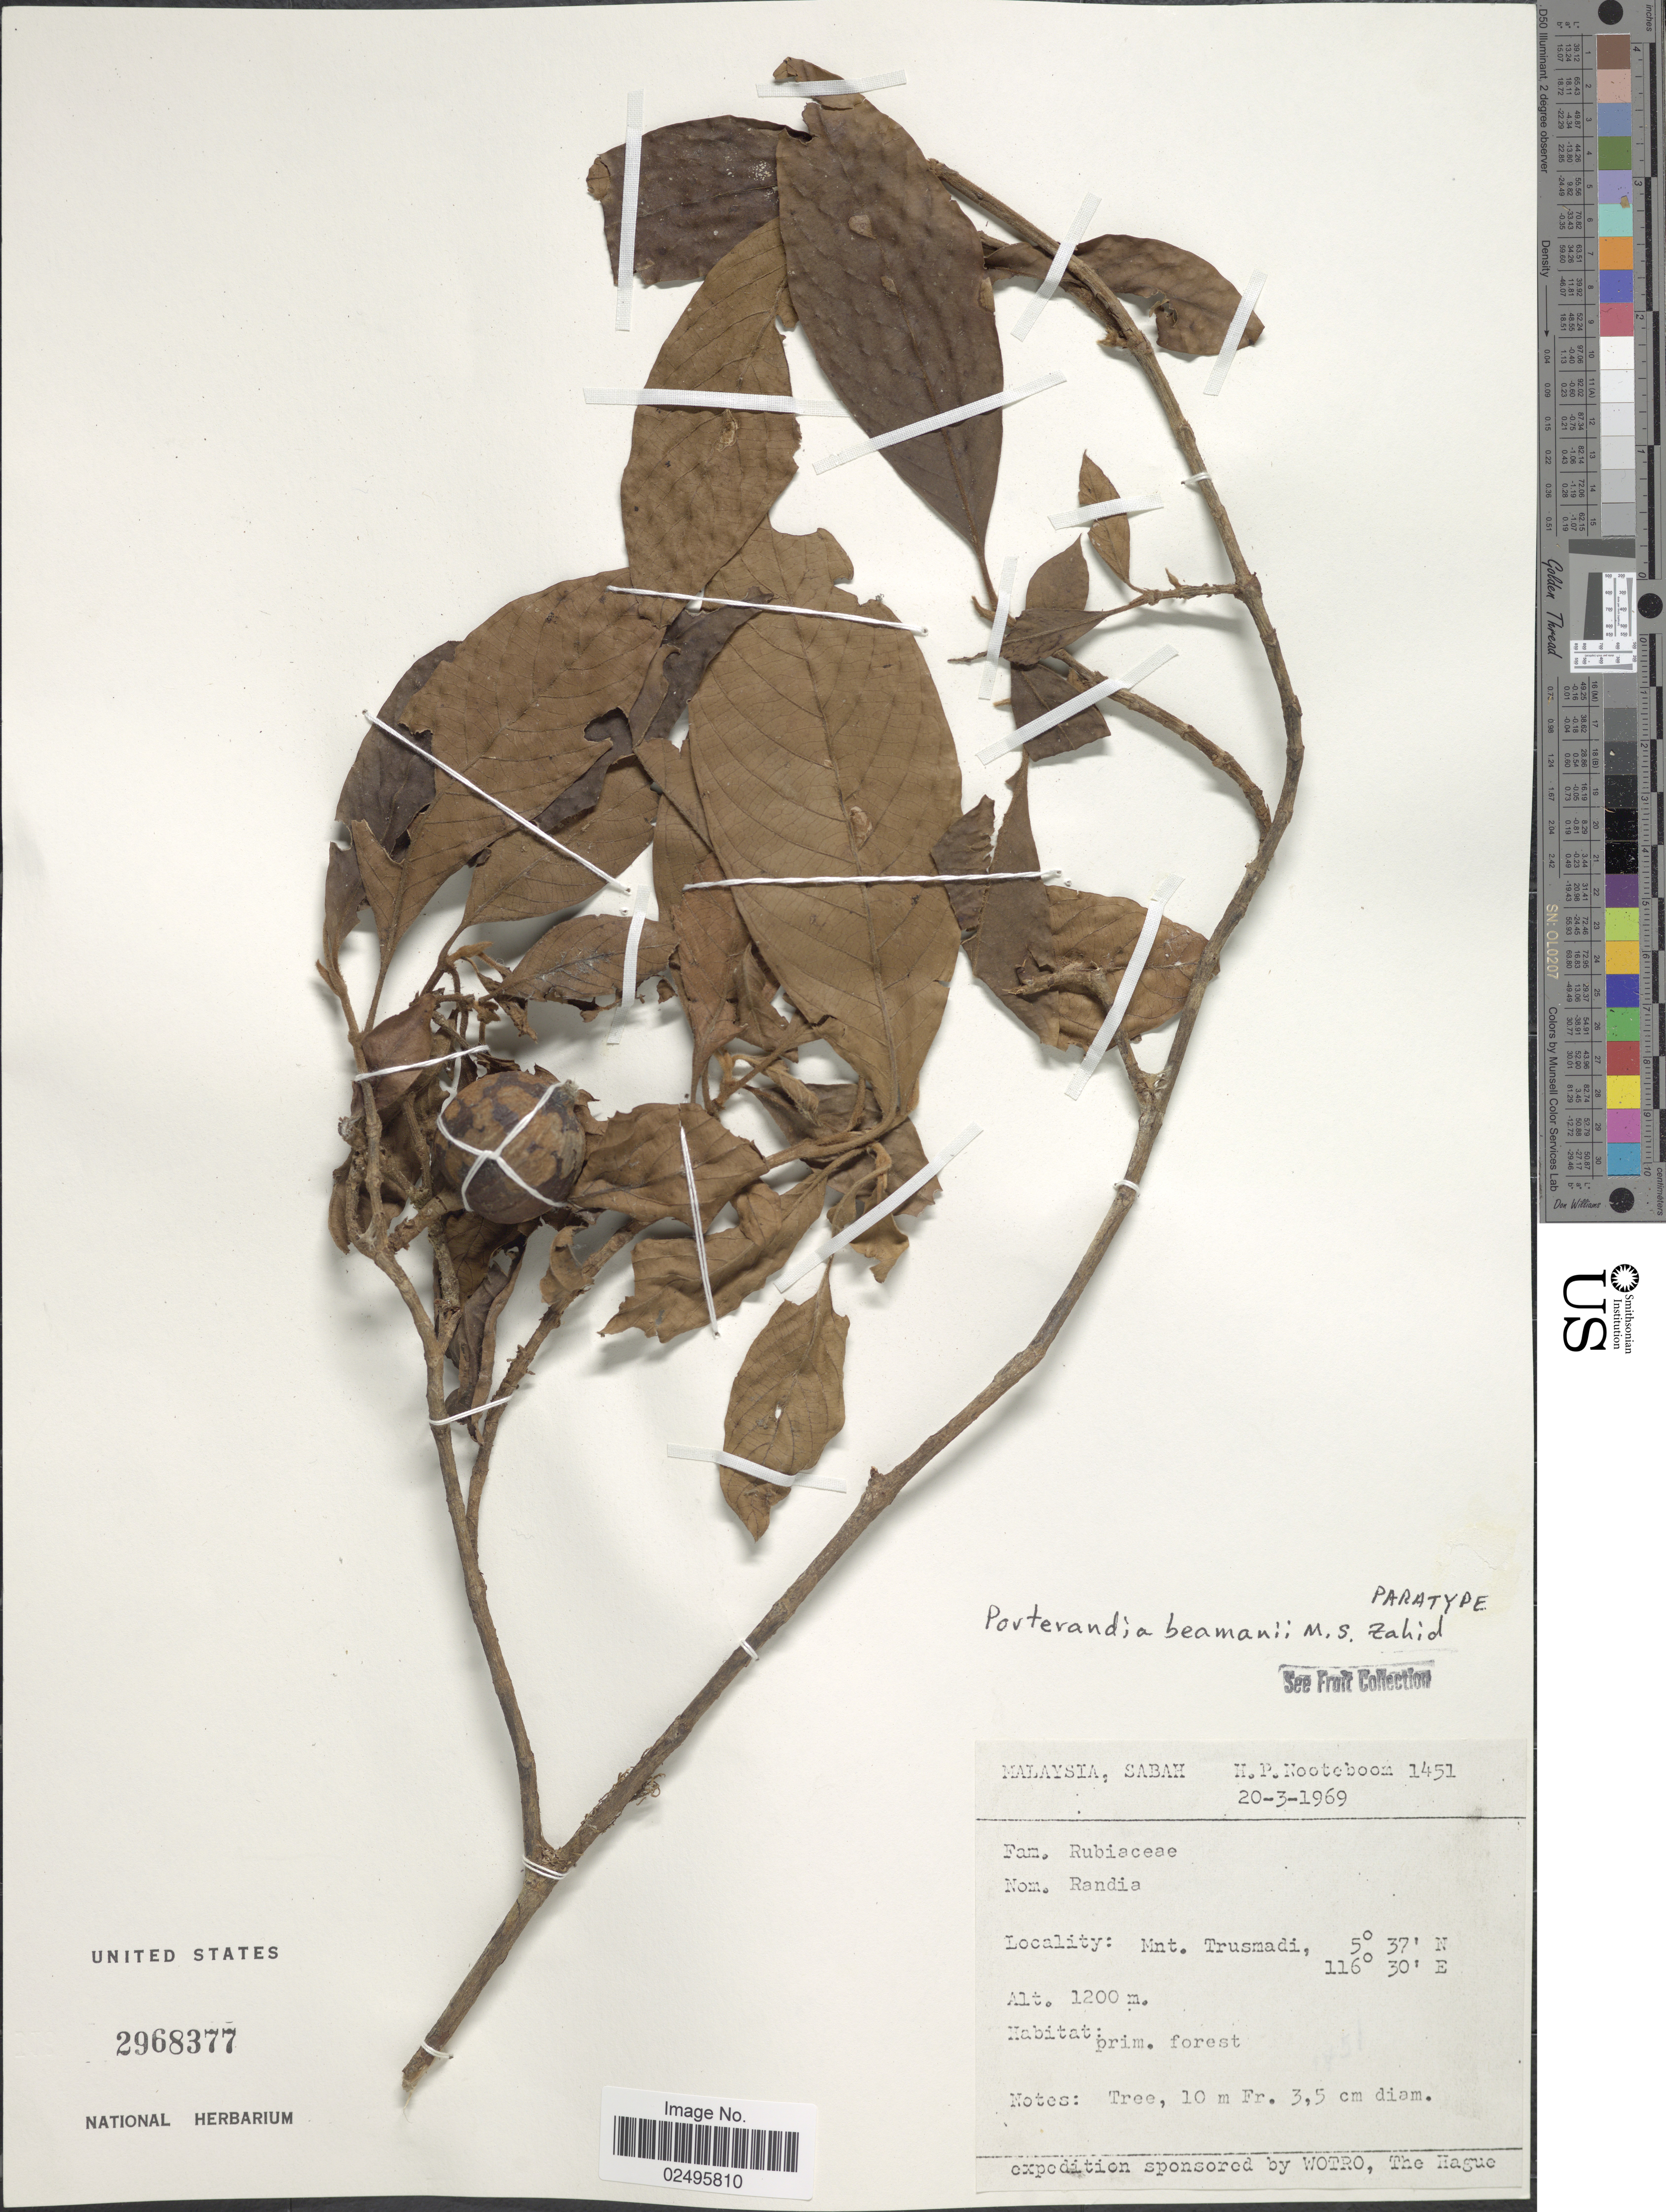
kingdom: Plantae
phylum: Tracheophyta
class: Magnoliopsida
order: Gentianales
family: Rubiaceae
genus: Porterandia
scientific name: Porterandia beamanii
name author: Zahid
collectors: H. P. Nooteboom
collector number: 1451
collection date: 1969-03-20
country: Malaysia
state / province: Sabah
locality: Mnt. Trsumadi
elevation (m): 1200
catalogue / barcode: US 2968377